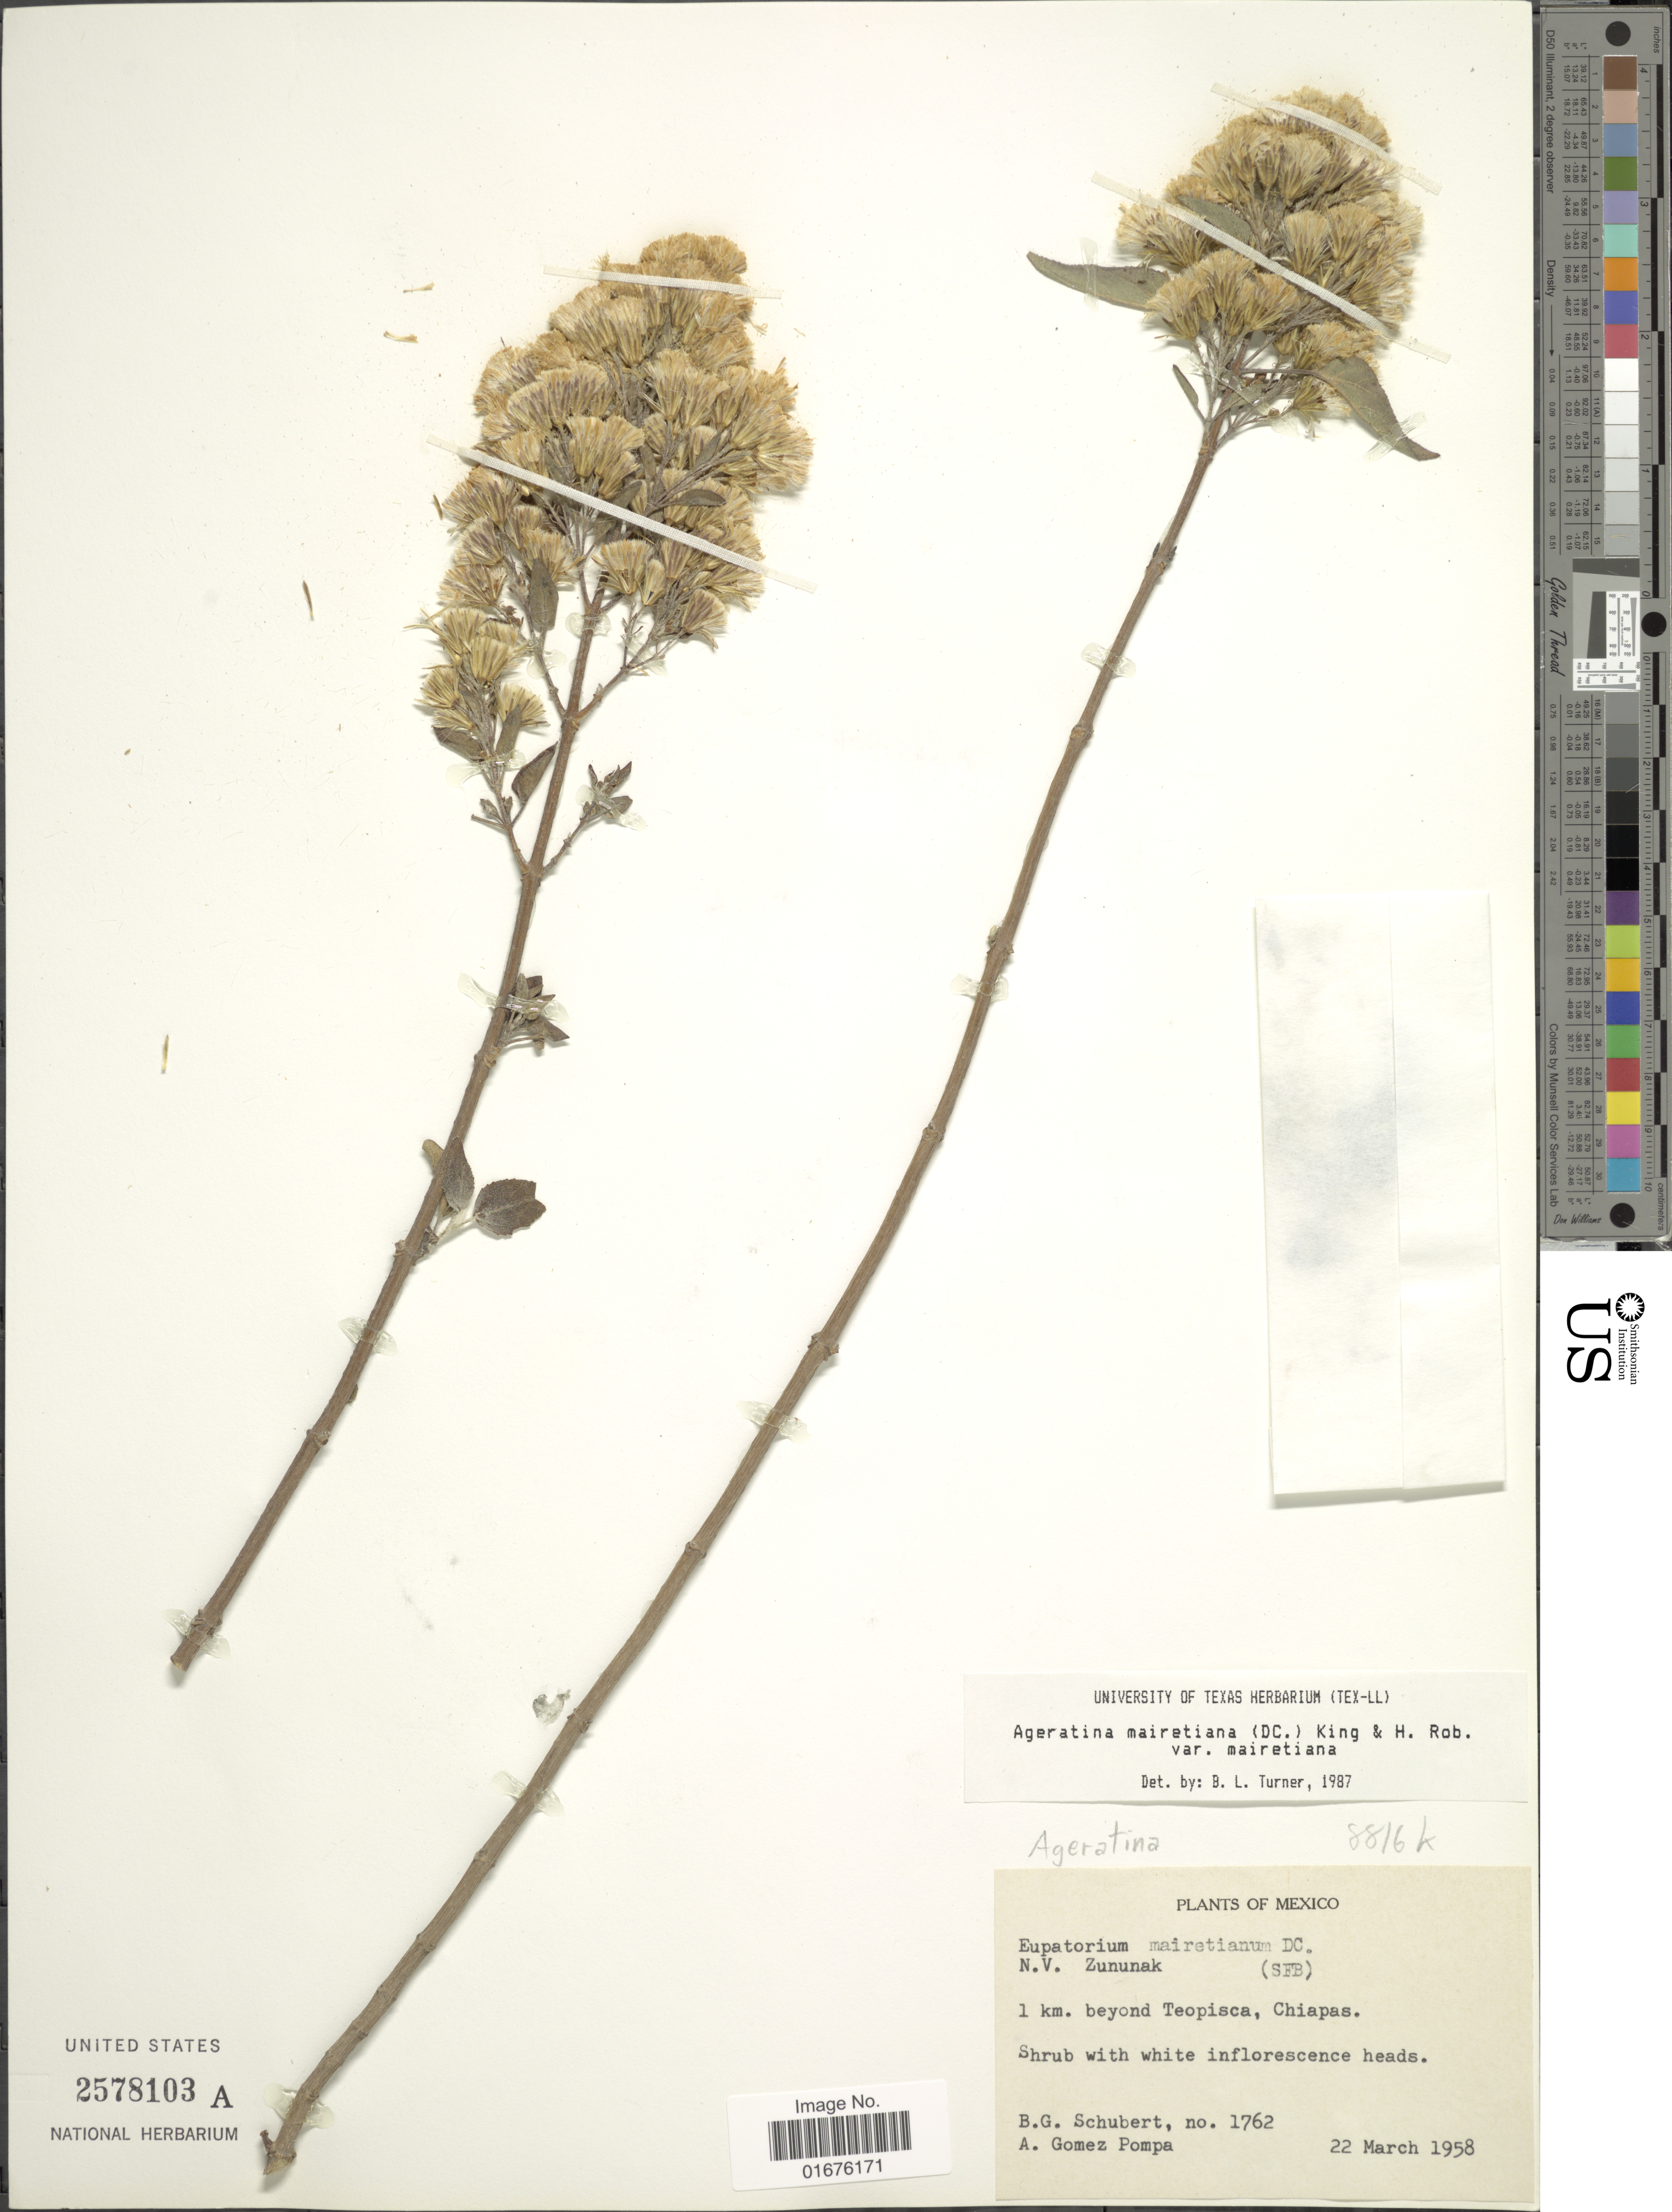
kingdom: Plantae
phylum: Tracheophyta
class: Magnoliopsida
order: Asterales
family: Asteraceae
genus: Ageratina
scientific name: Ageratina mairetiana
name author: (DC.) R.M. King & H. Rob.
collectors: B. Schubert & A. Gómez Pompa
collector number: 1762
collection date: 1958-03-22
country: Mexico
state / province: Chiapas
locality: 1 km. beyond Teopisca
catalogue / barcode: US 2578103A